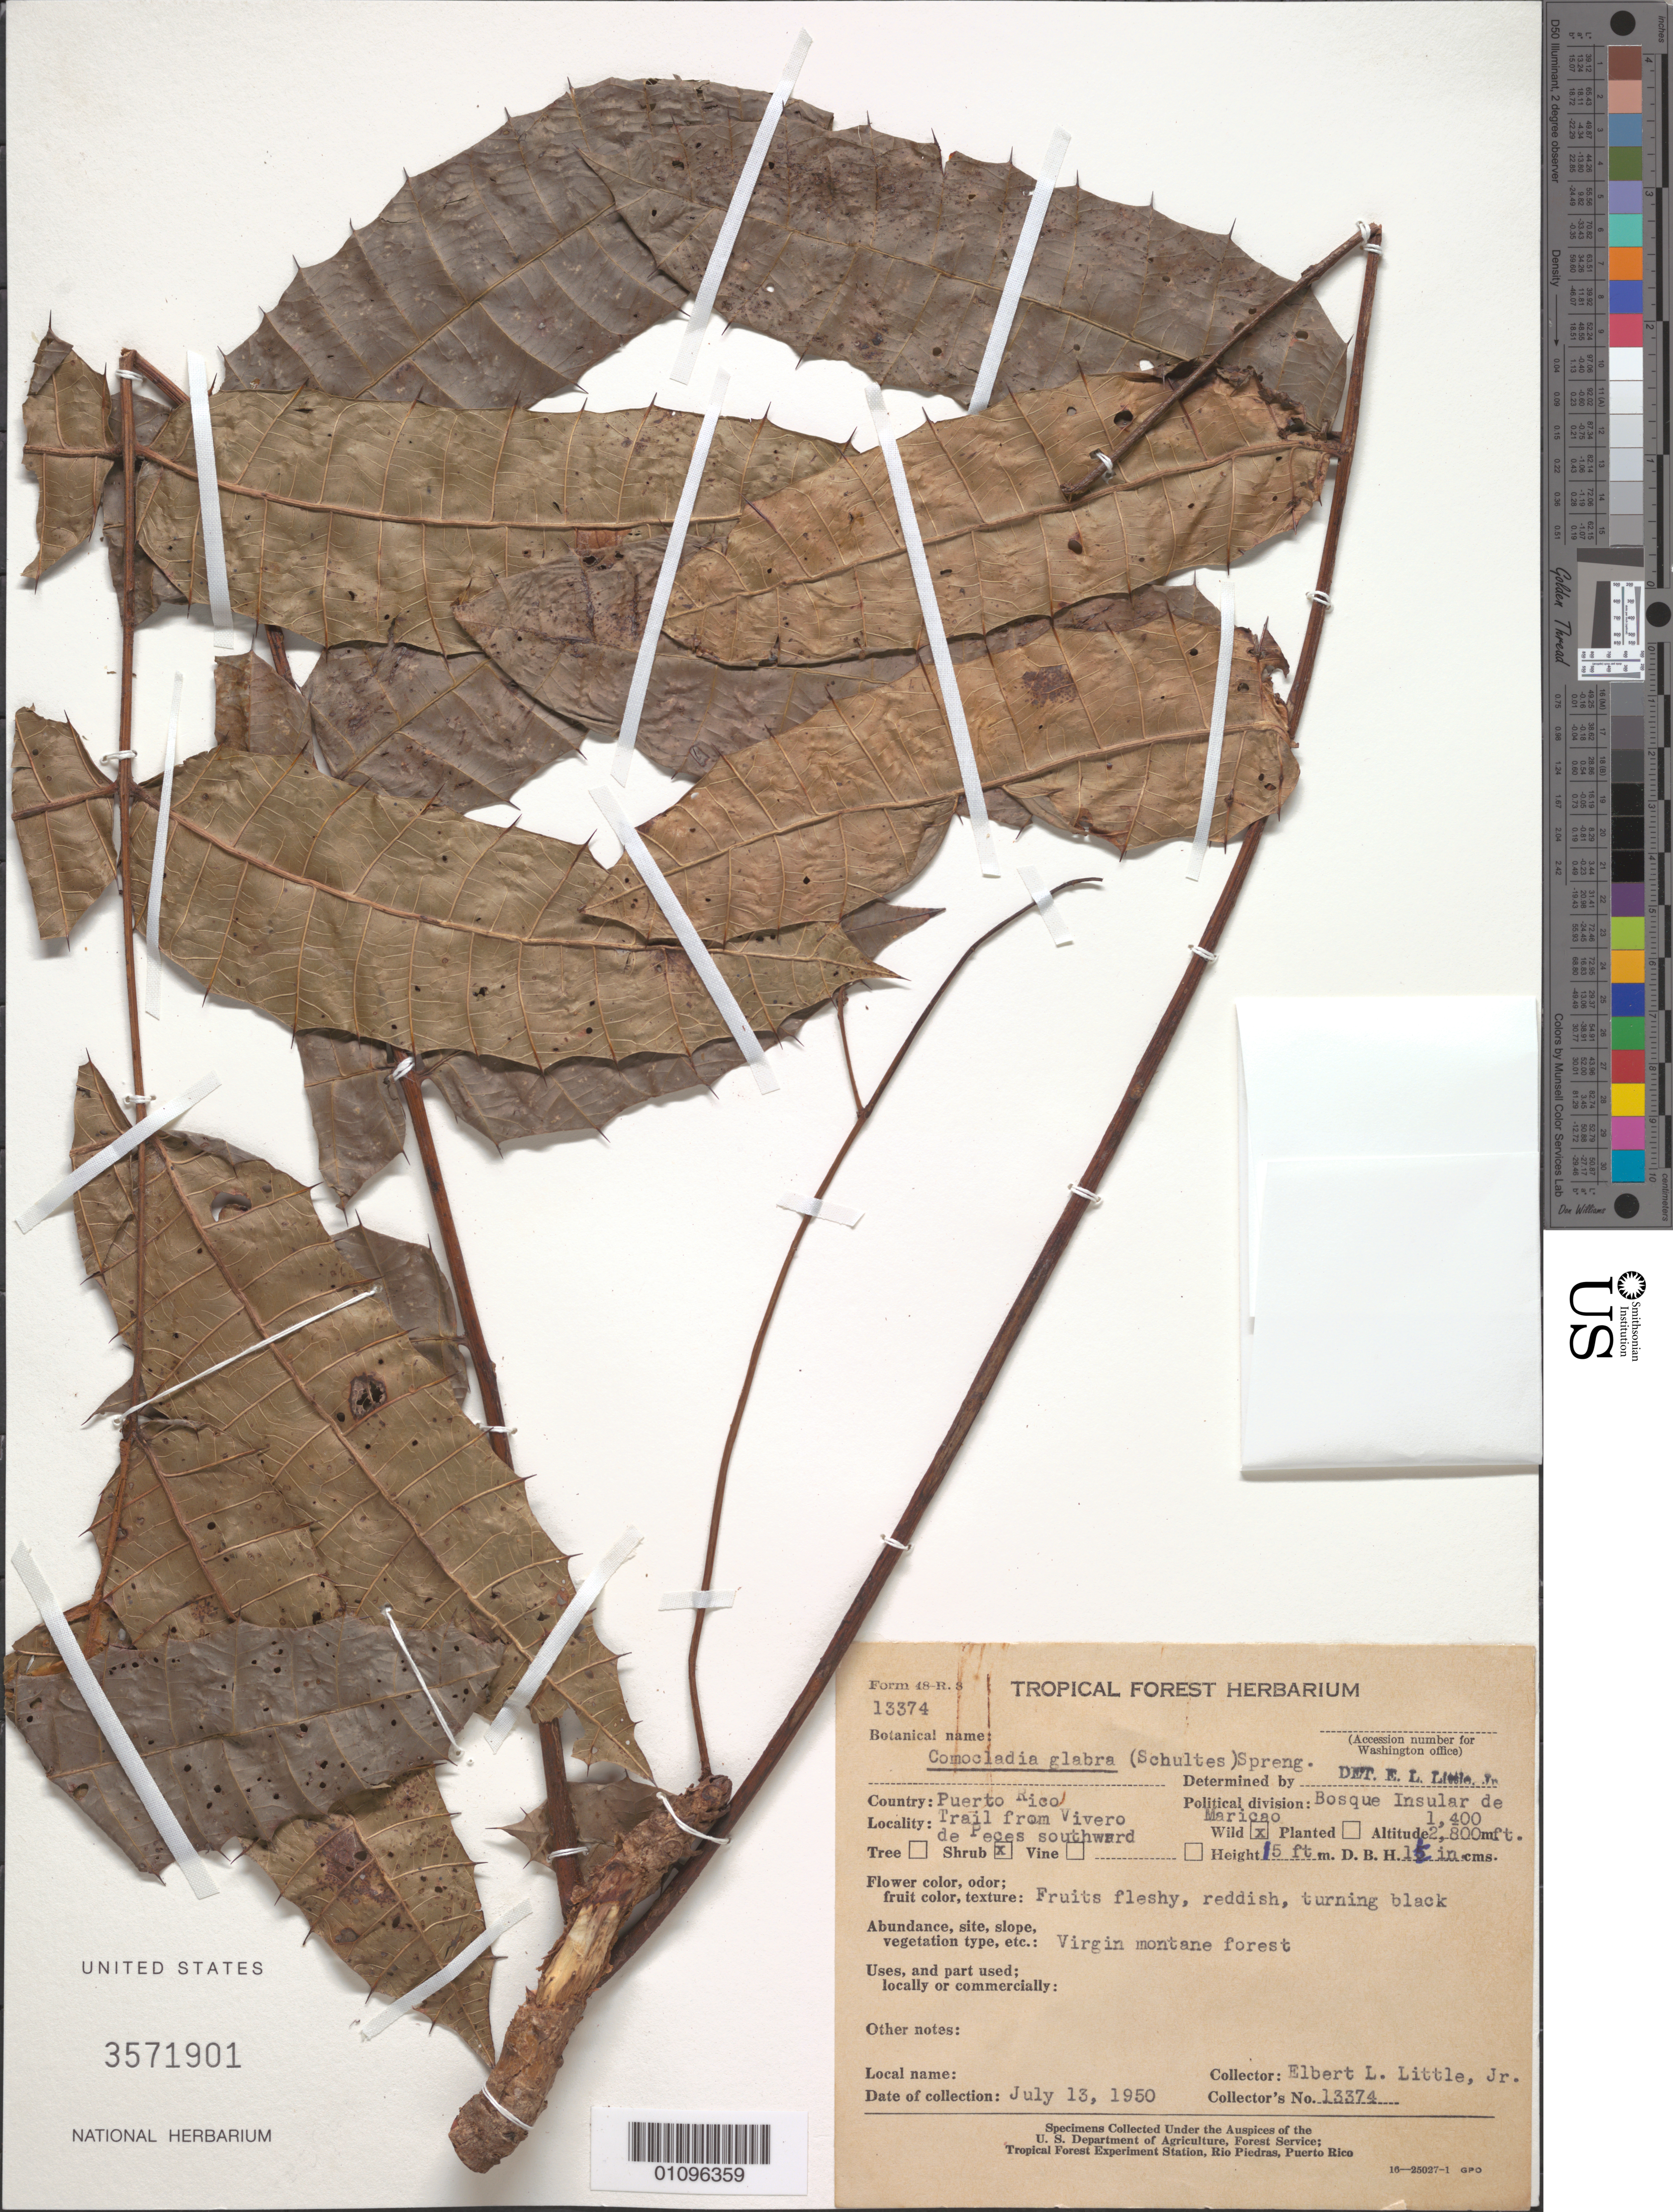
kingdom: Plantae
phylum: Tracheophyta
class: Magnoliopsida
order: Sapindales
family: Anacardiaceae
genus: Comocladia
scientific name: Comocladia glabra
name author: (Schult.) Spreng.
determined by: Little, Elbert L., Jr., (FSSR), United States Department of Agriculture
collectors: E. L. Little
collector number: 13374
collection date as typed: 13 Jul 1950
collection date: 1950-07-13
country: Puerto Rico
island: Puerto Rico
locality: Bosque Insular de Maricao, trail from Vivero de Peces southward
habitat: Virgin montane forest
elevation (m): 427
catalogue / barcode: US 3571901